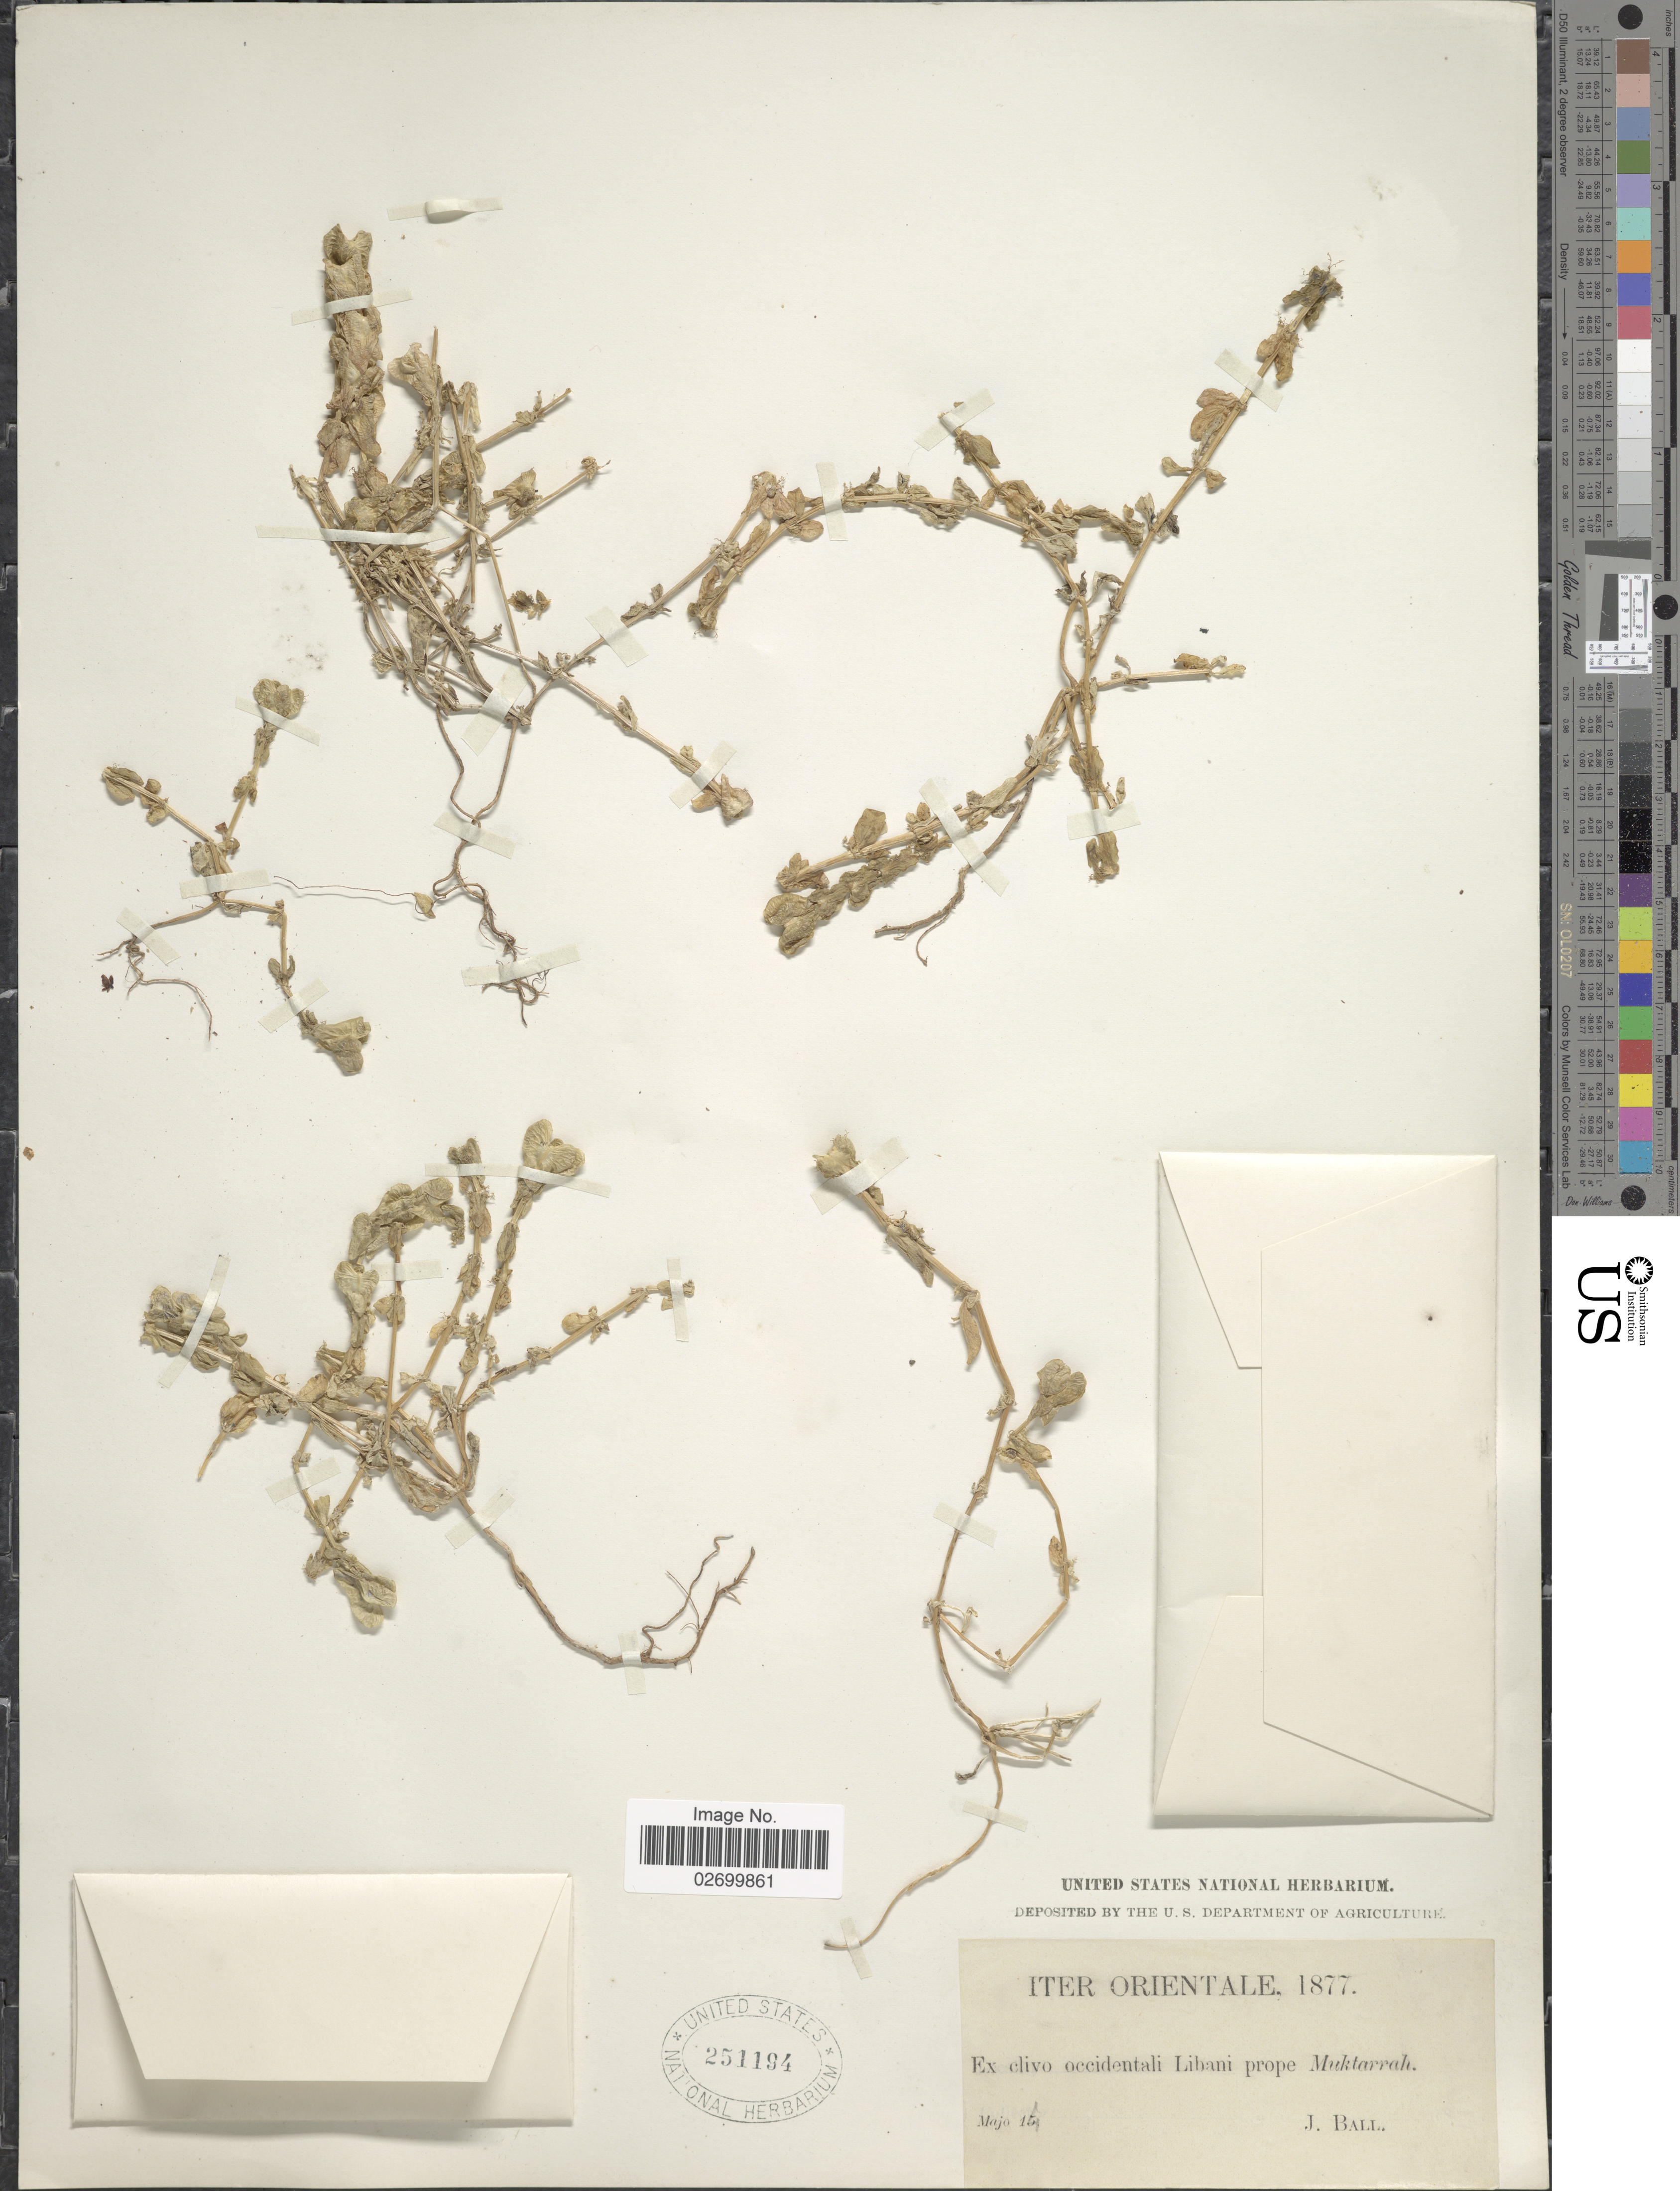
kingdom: Plantae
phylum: Tracheophyta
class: Magnoliopsida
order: Gentianales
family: Rubiaceae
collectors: J. Ball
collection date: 1877-05-14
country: Lebanon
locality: Orientale. Clivo occidentali Libani prope Muktarrah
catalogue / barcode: US 251194